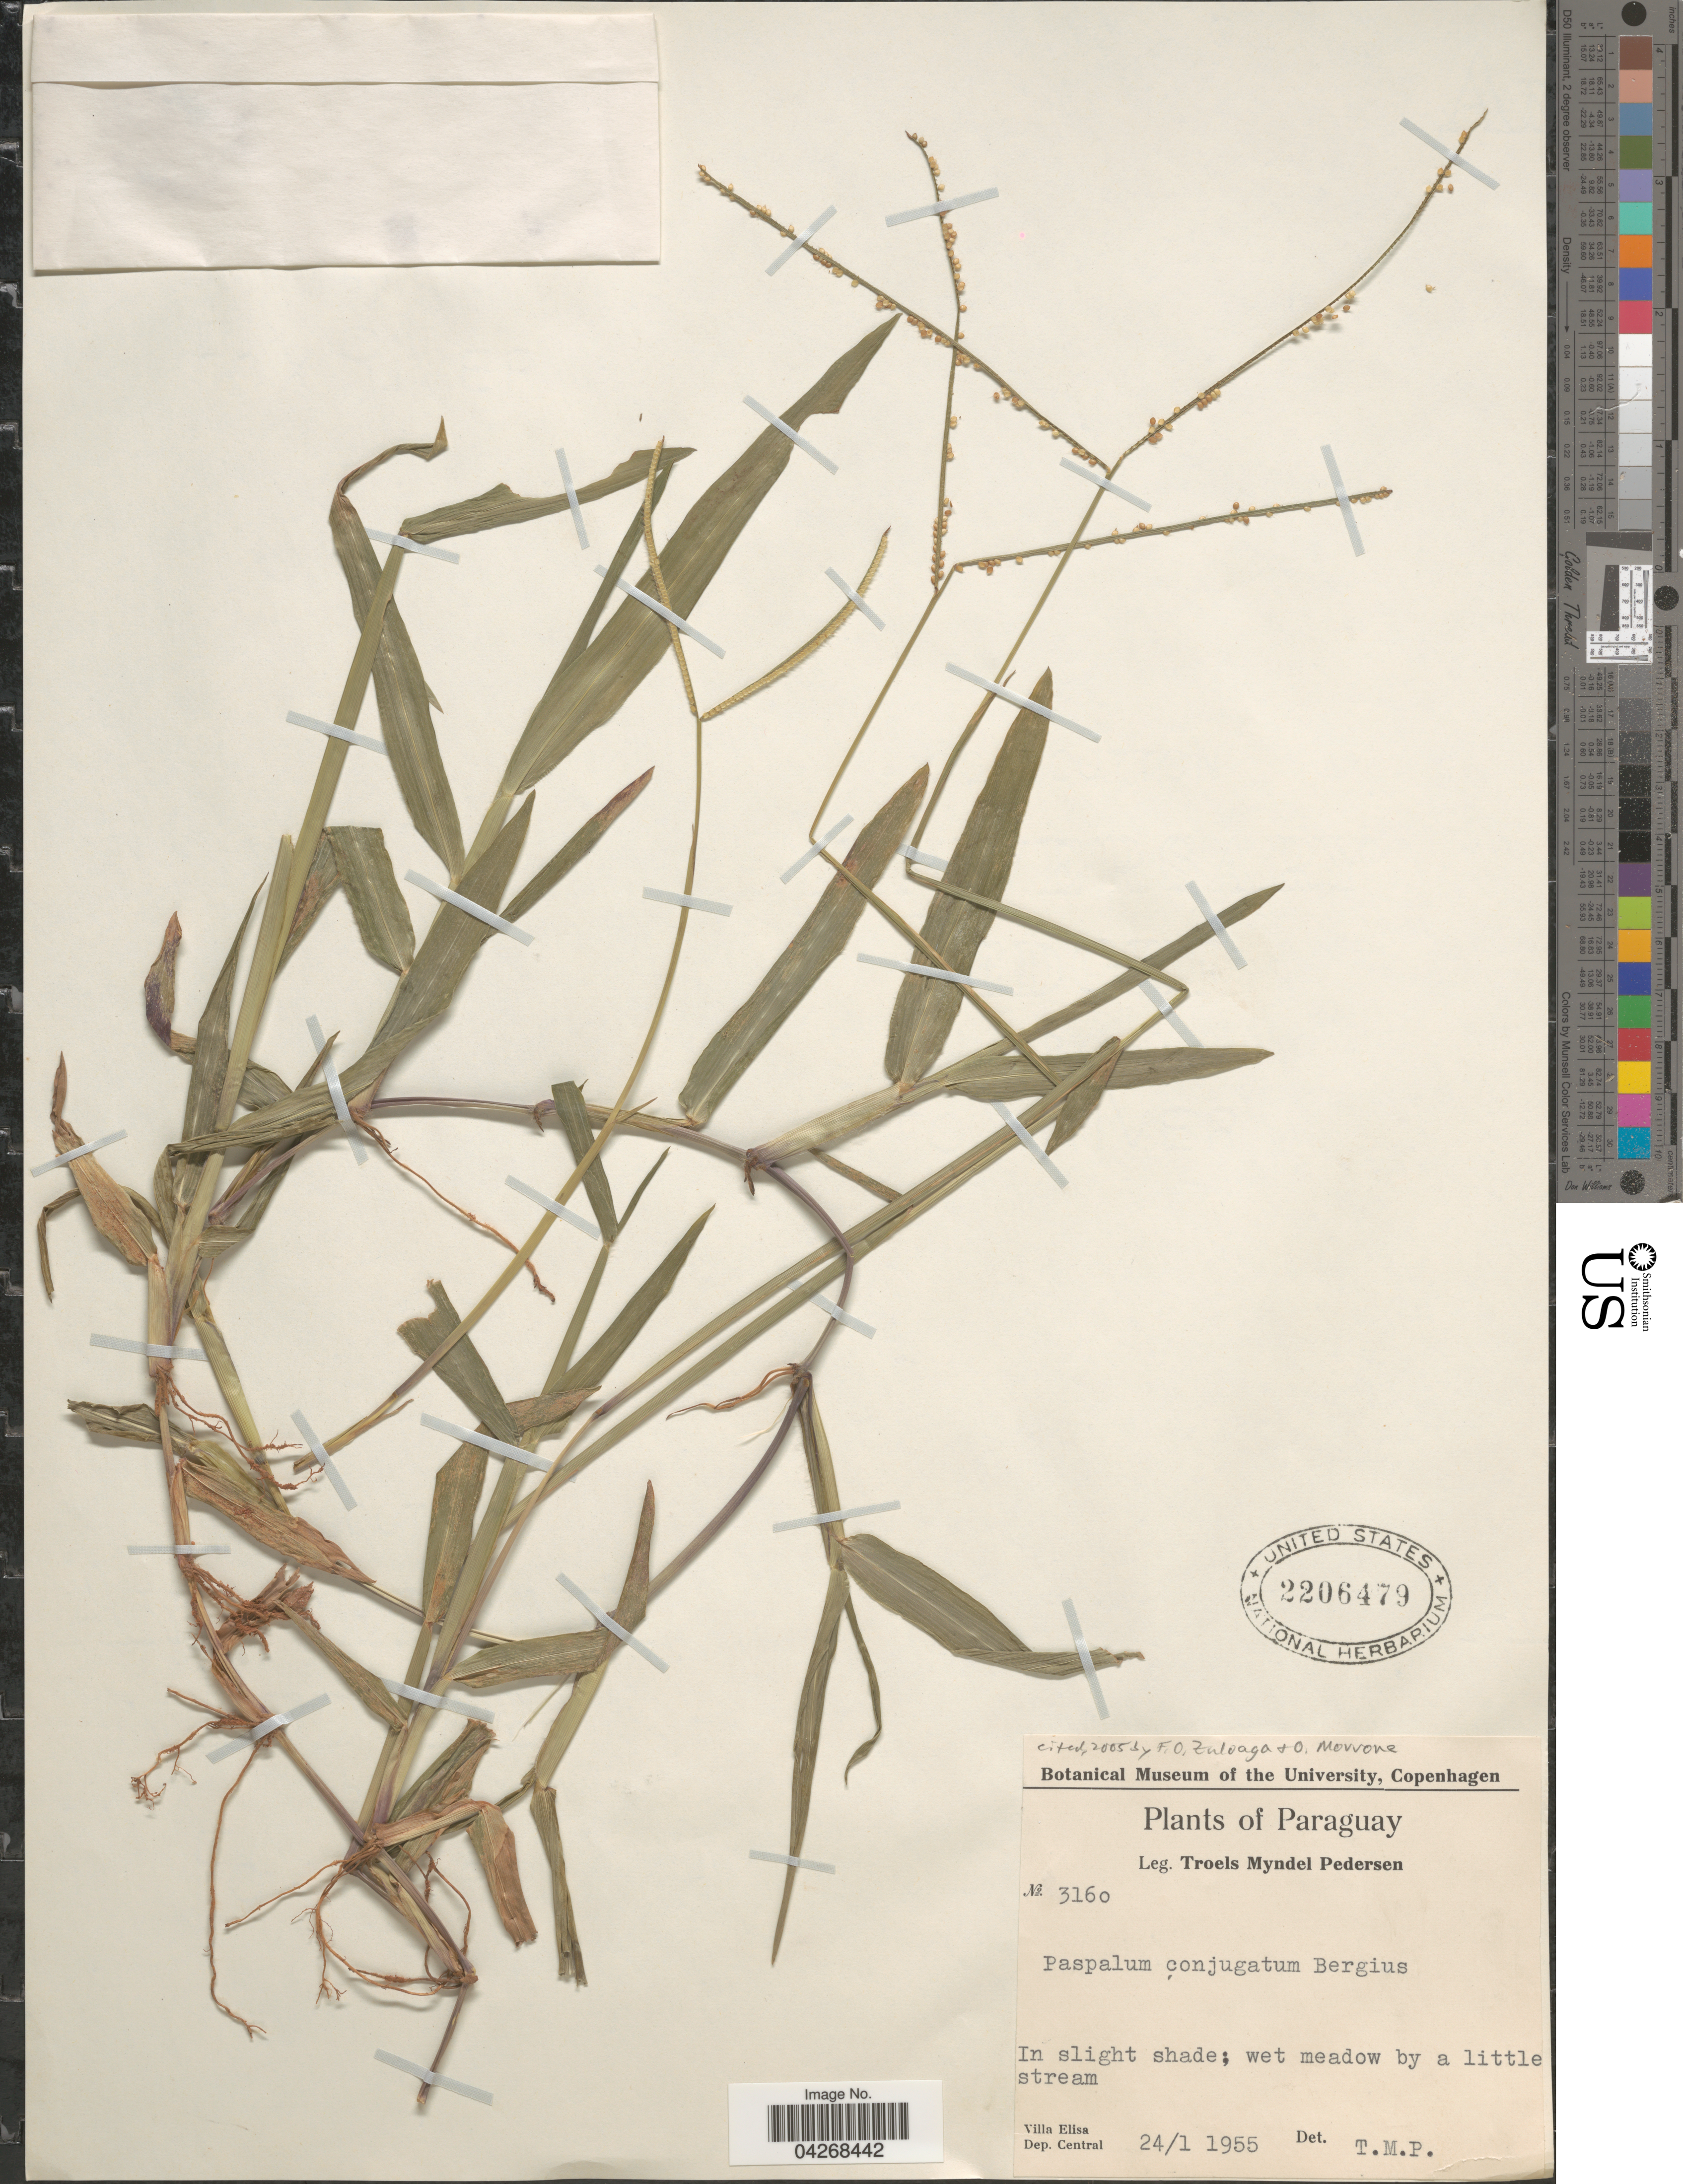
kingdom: Plantae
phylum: Tracheophyta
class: Liliopsida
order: Poales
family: Poaceae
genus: Paspalum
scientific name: Paspalum conjugatum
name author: P.J. Bergius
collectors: T. Pederson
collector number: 3160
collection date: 1955-01-24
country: Paraguay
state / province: Central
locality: Wet meadow by a little stream. Villa Elisa. Dep. Central.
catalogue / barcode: US 2206479